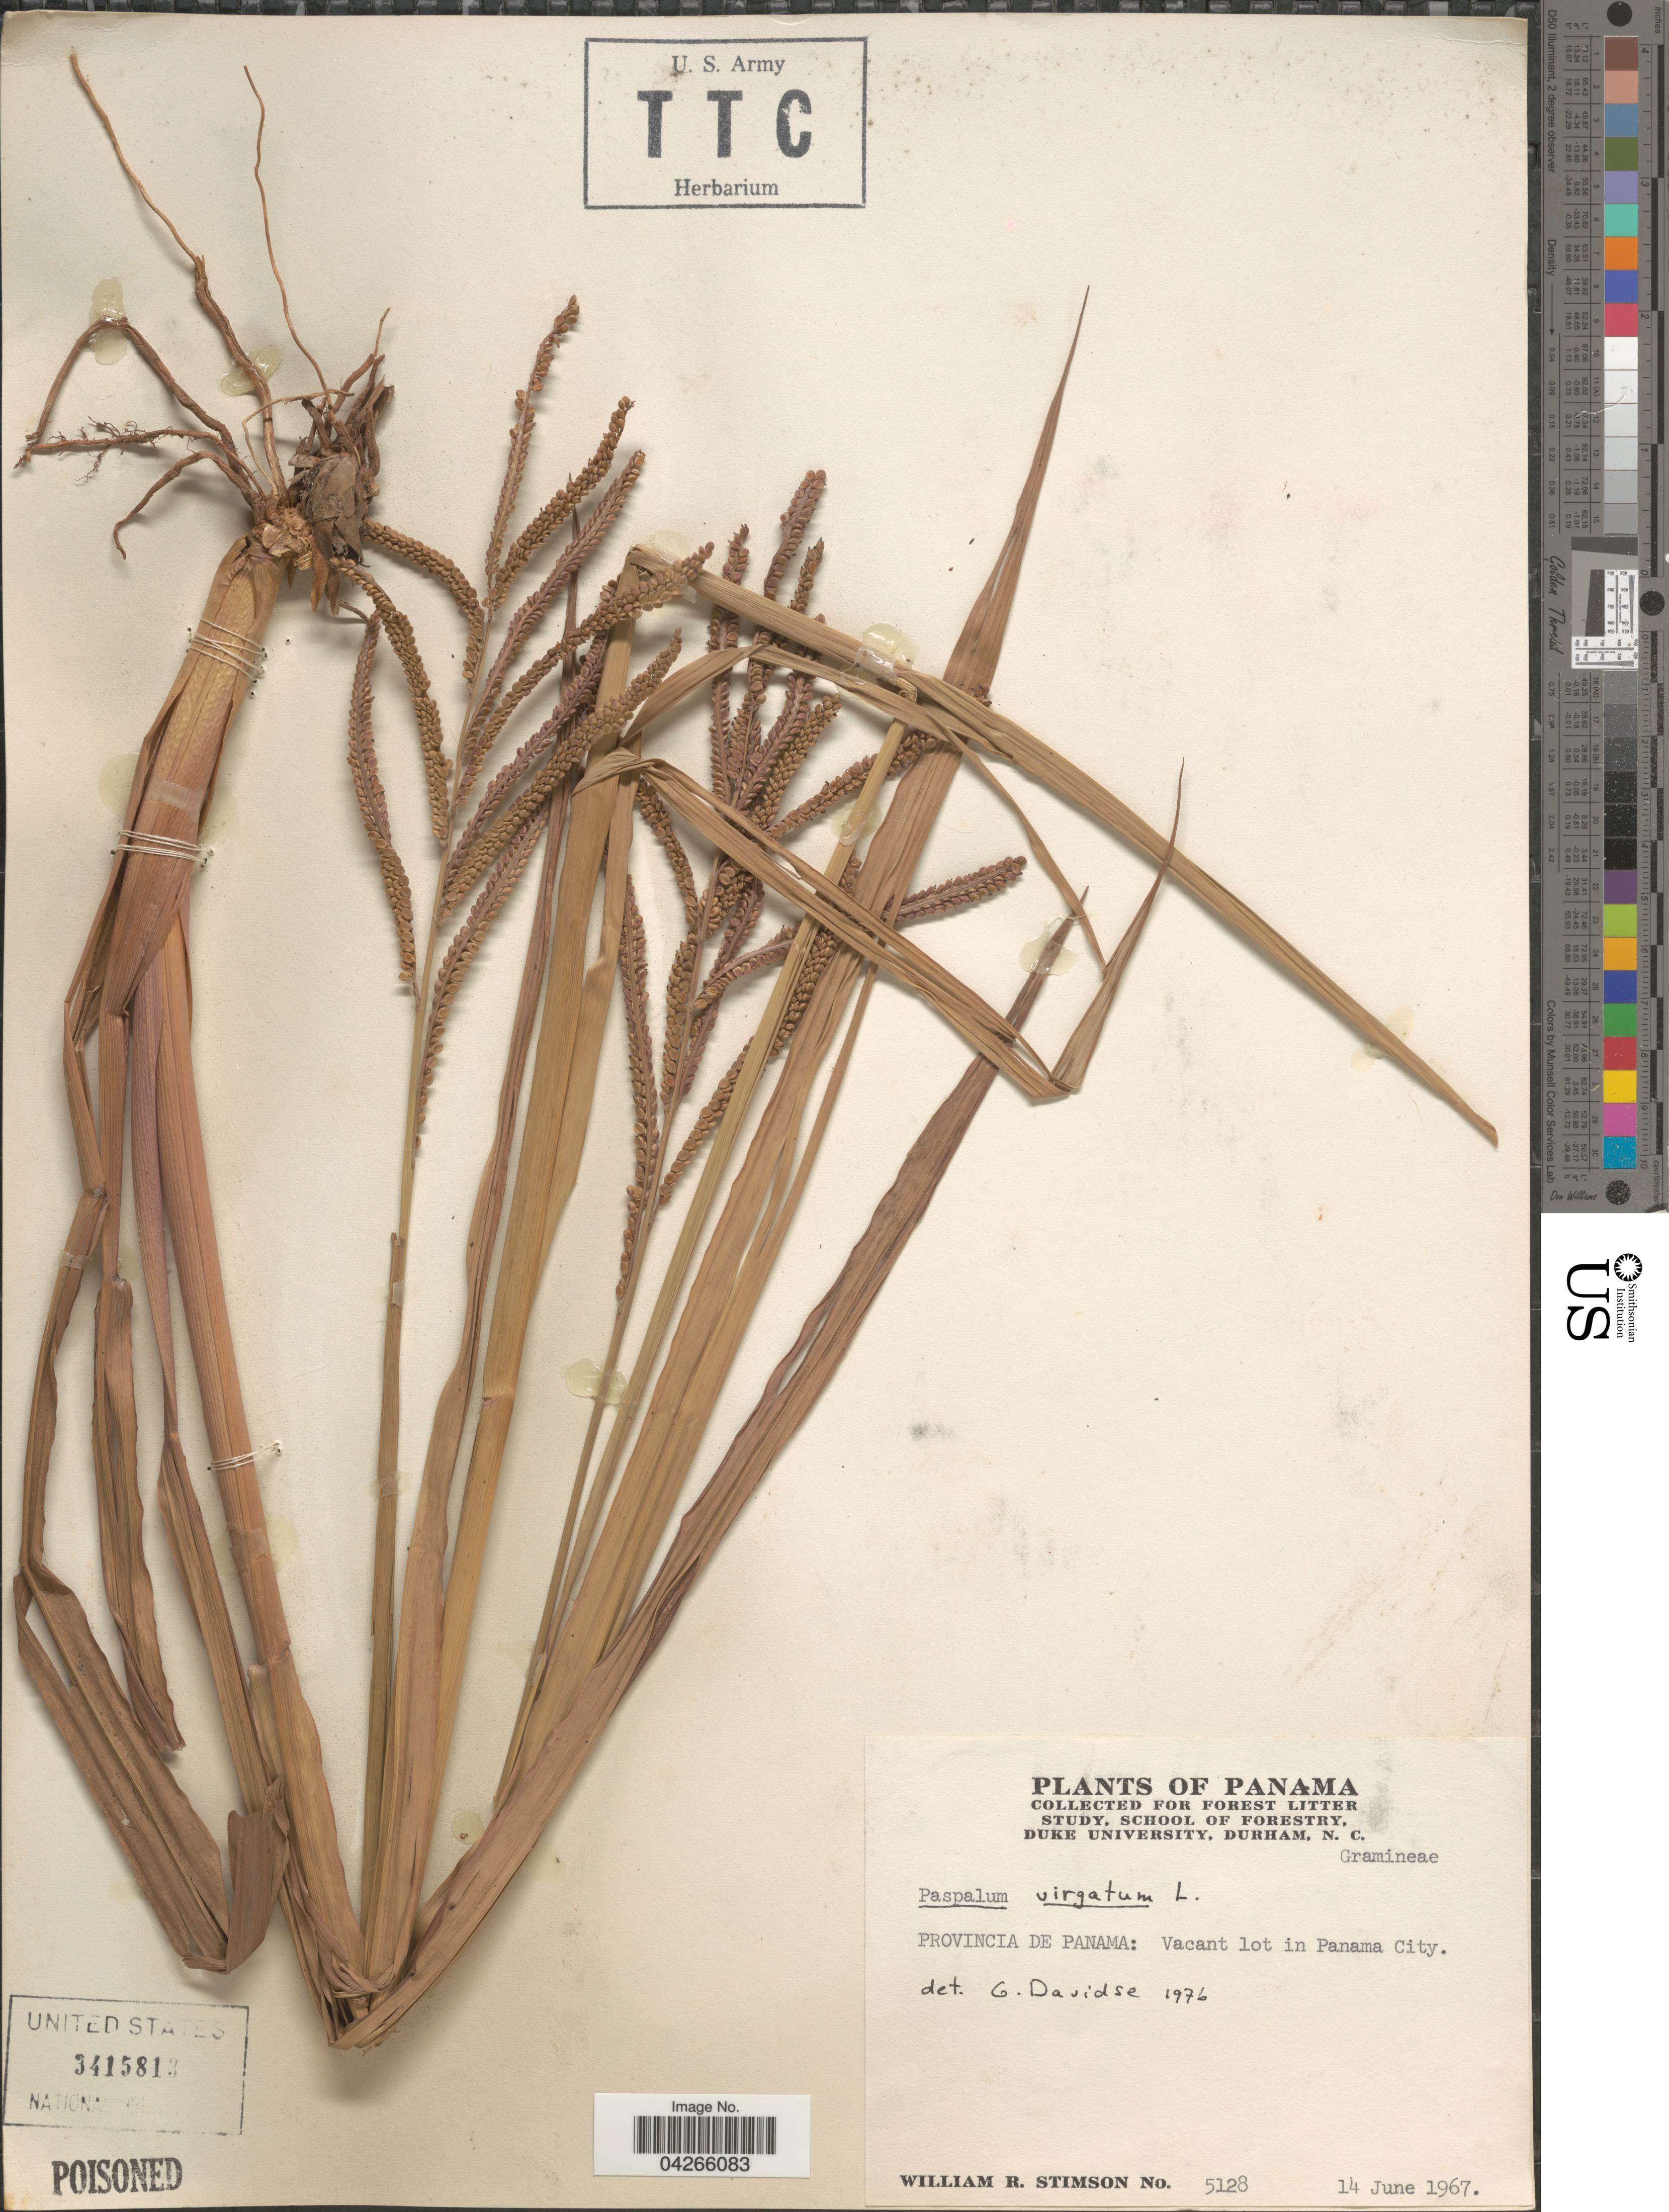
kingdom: Plantae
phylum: Tracheophyta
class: Liliopsida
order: Poales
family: Poaceae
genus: Paspalum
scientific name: Paspalum virgatum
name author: L.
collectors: W. R. Stimson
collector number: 5128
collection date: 1967-06-14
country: Panama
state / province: Panamá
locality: Vacant lot in Panama City.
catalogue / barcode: US 3415813